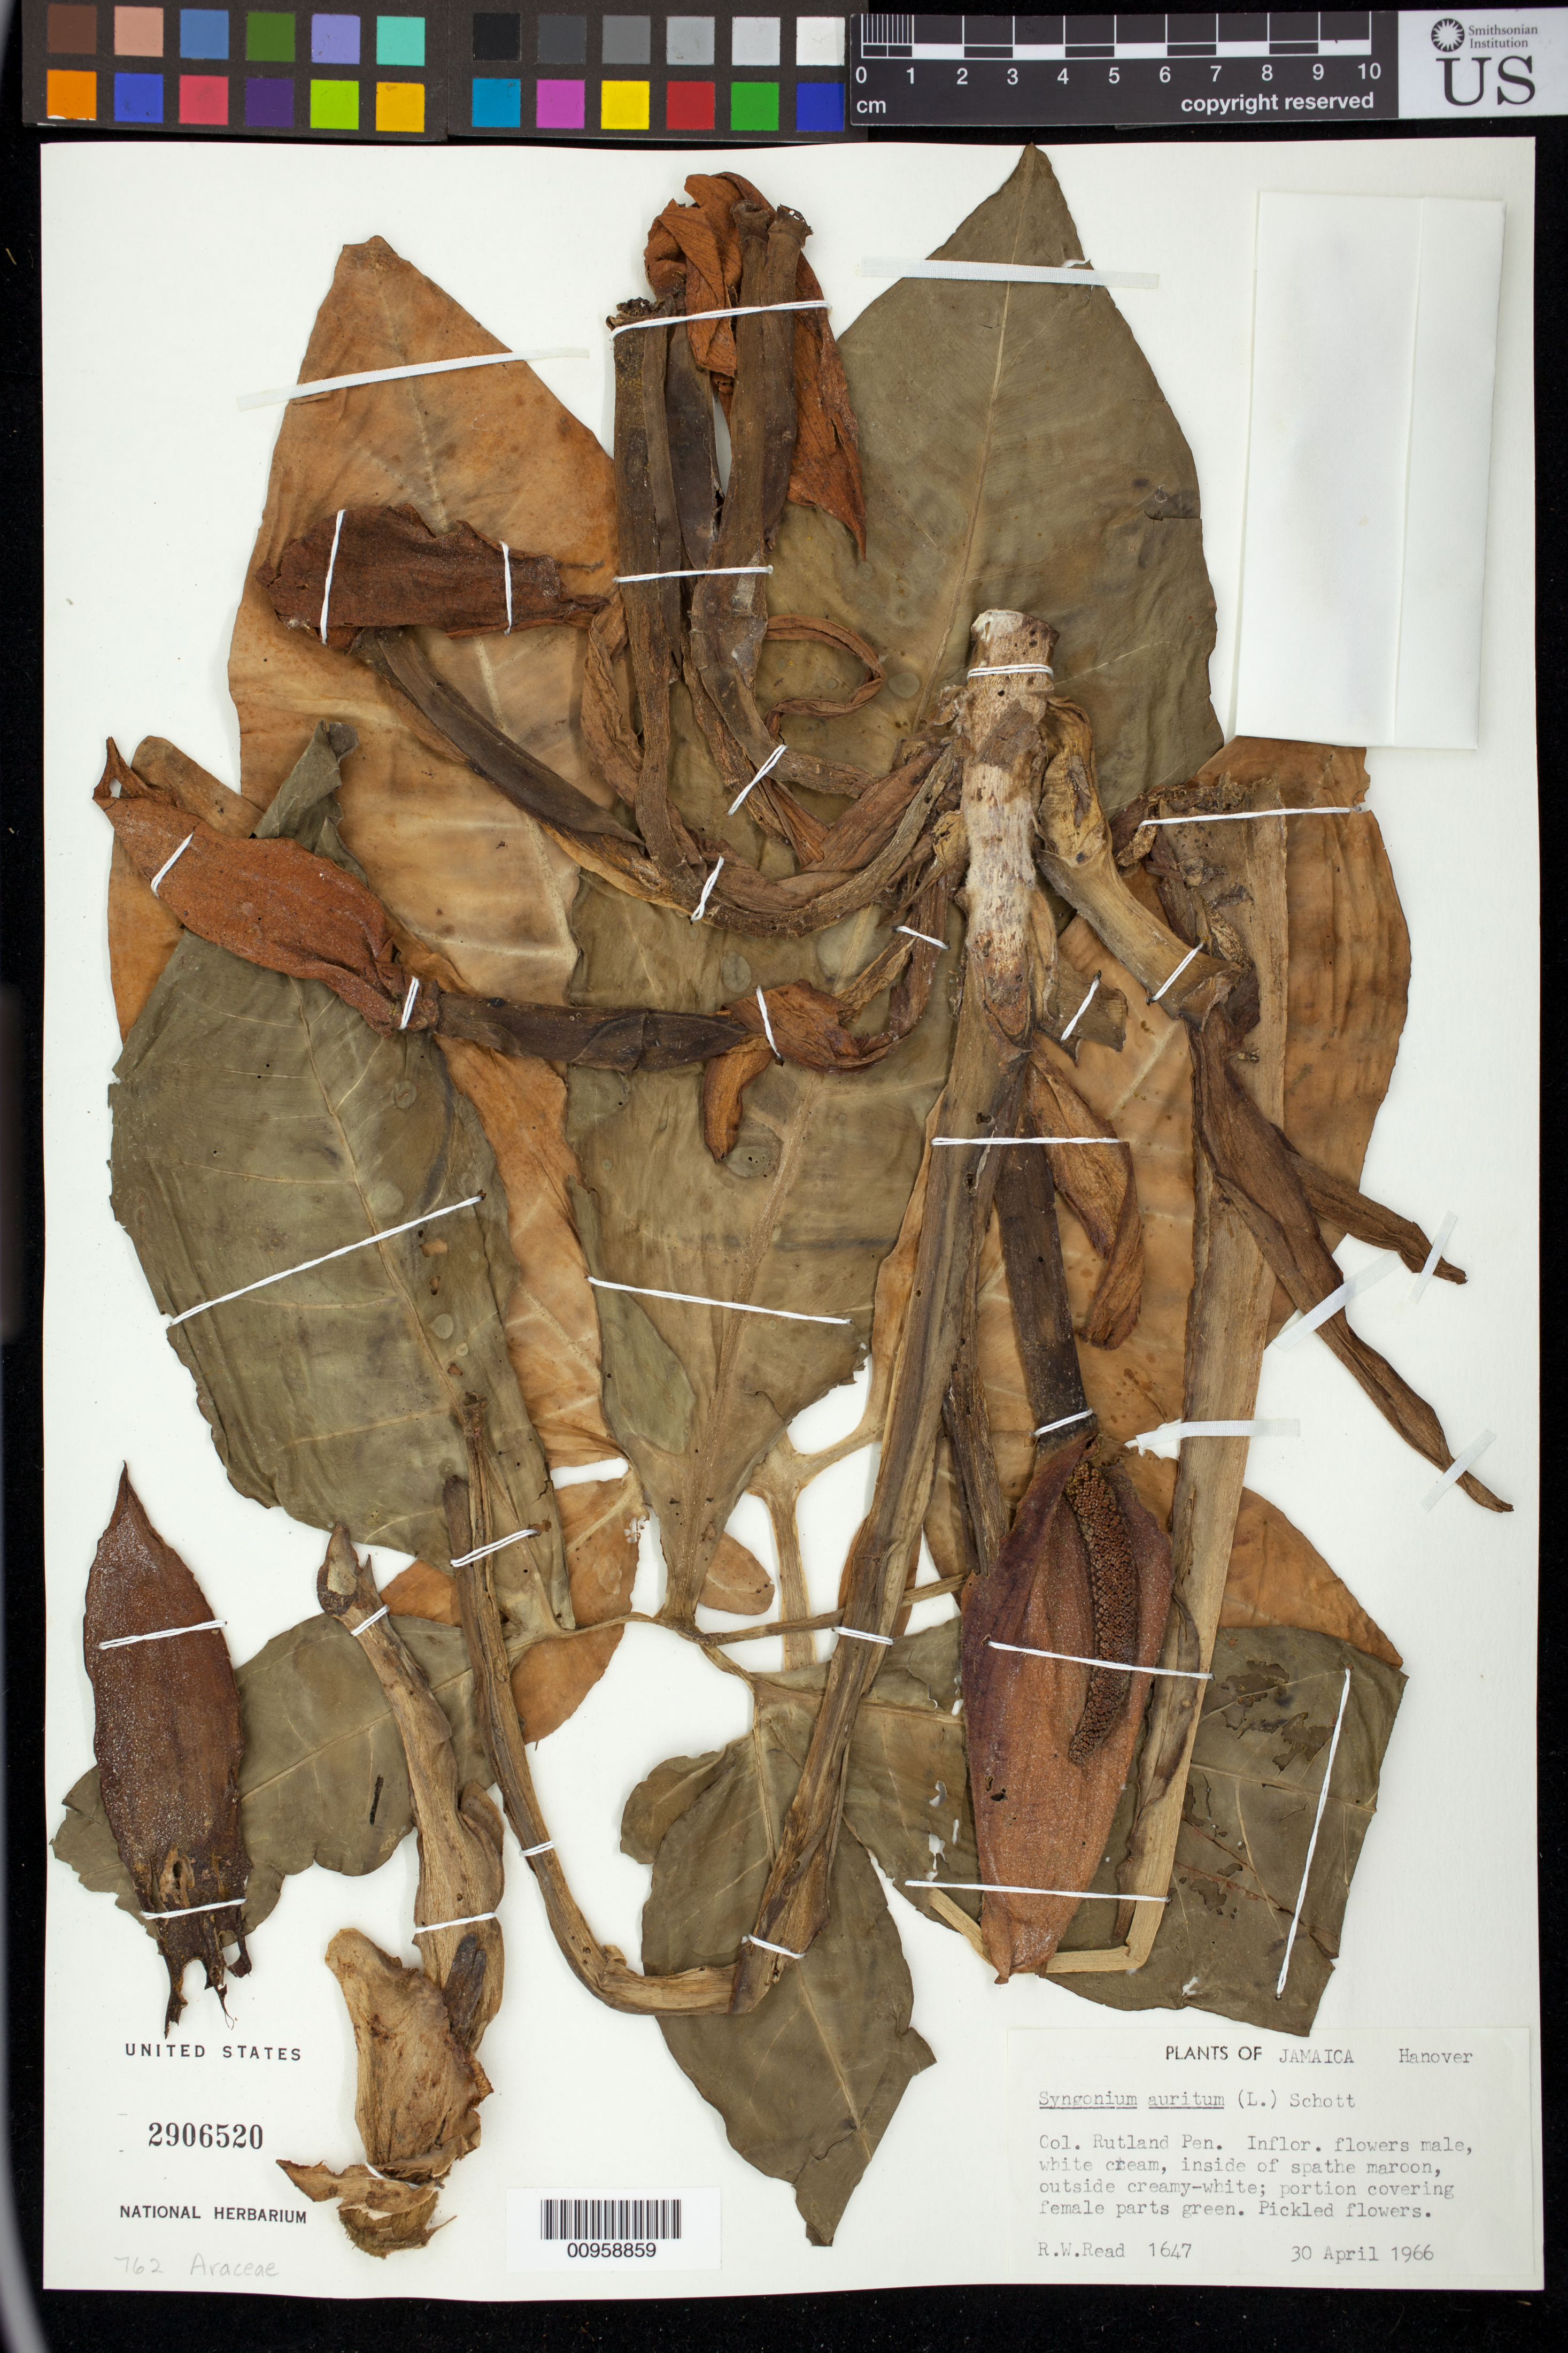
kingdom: Plantae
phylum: Tracheophyta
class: Liliopsida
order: Alismatales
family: Araceae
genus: Syngonium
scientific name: Syngonium auritum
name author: (L.) Schott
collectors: R. W. Read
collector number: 1647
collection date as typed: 30 Apr 1966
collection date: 1966-04-30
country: Jamaica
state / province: Hanover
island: Jamaica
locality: Col. Rutland Pen.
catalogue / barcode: US 2906520